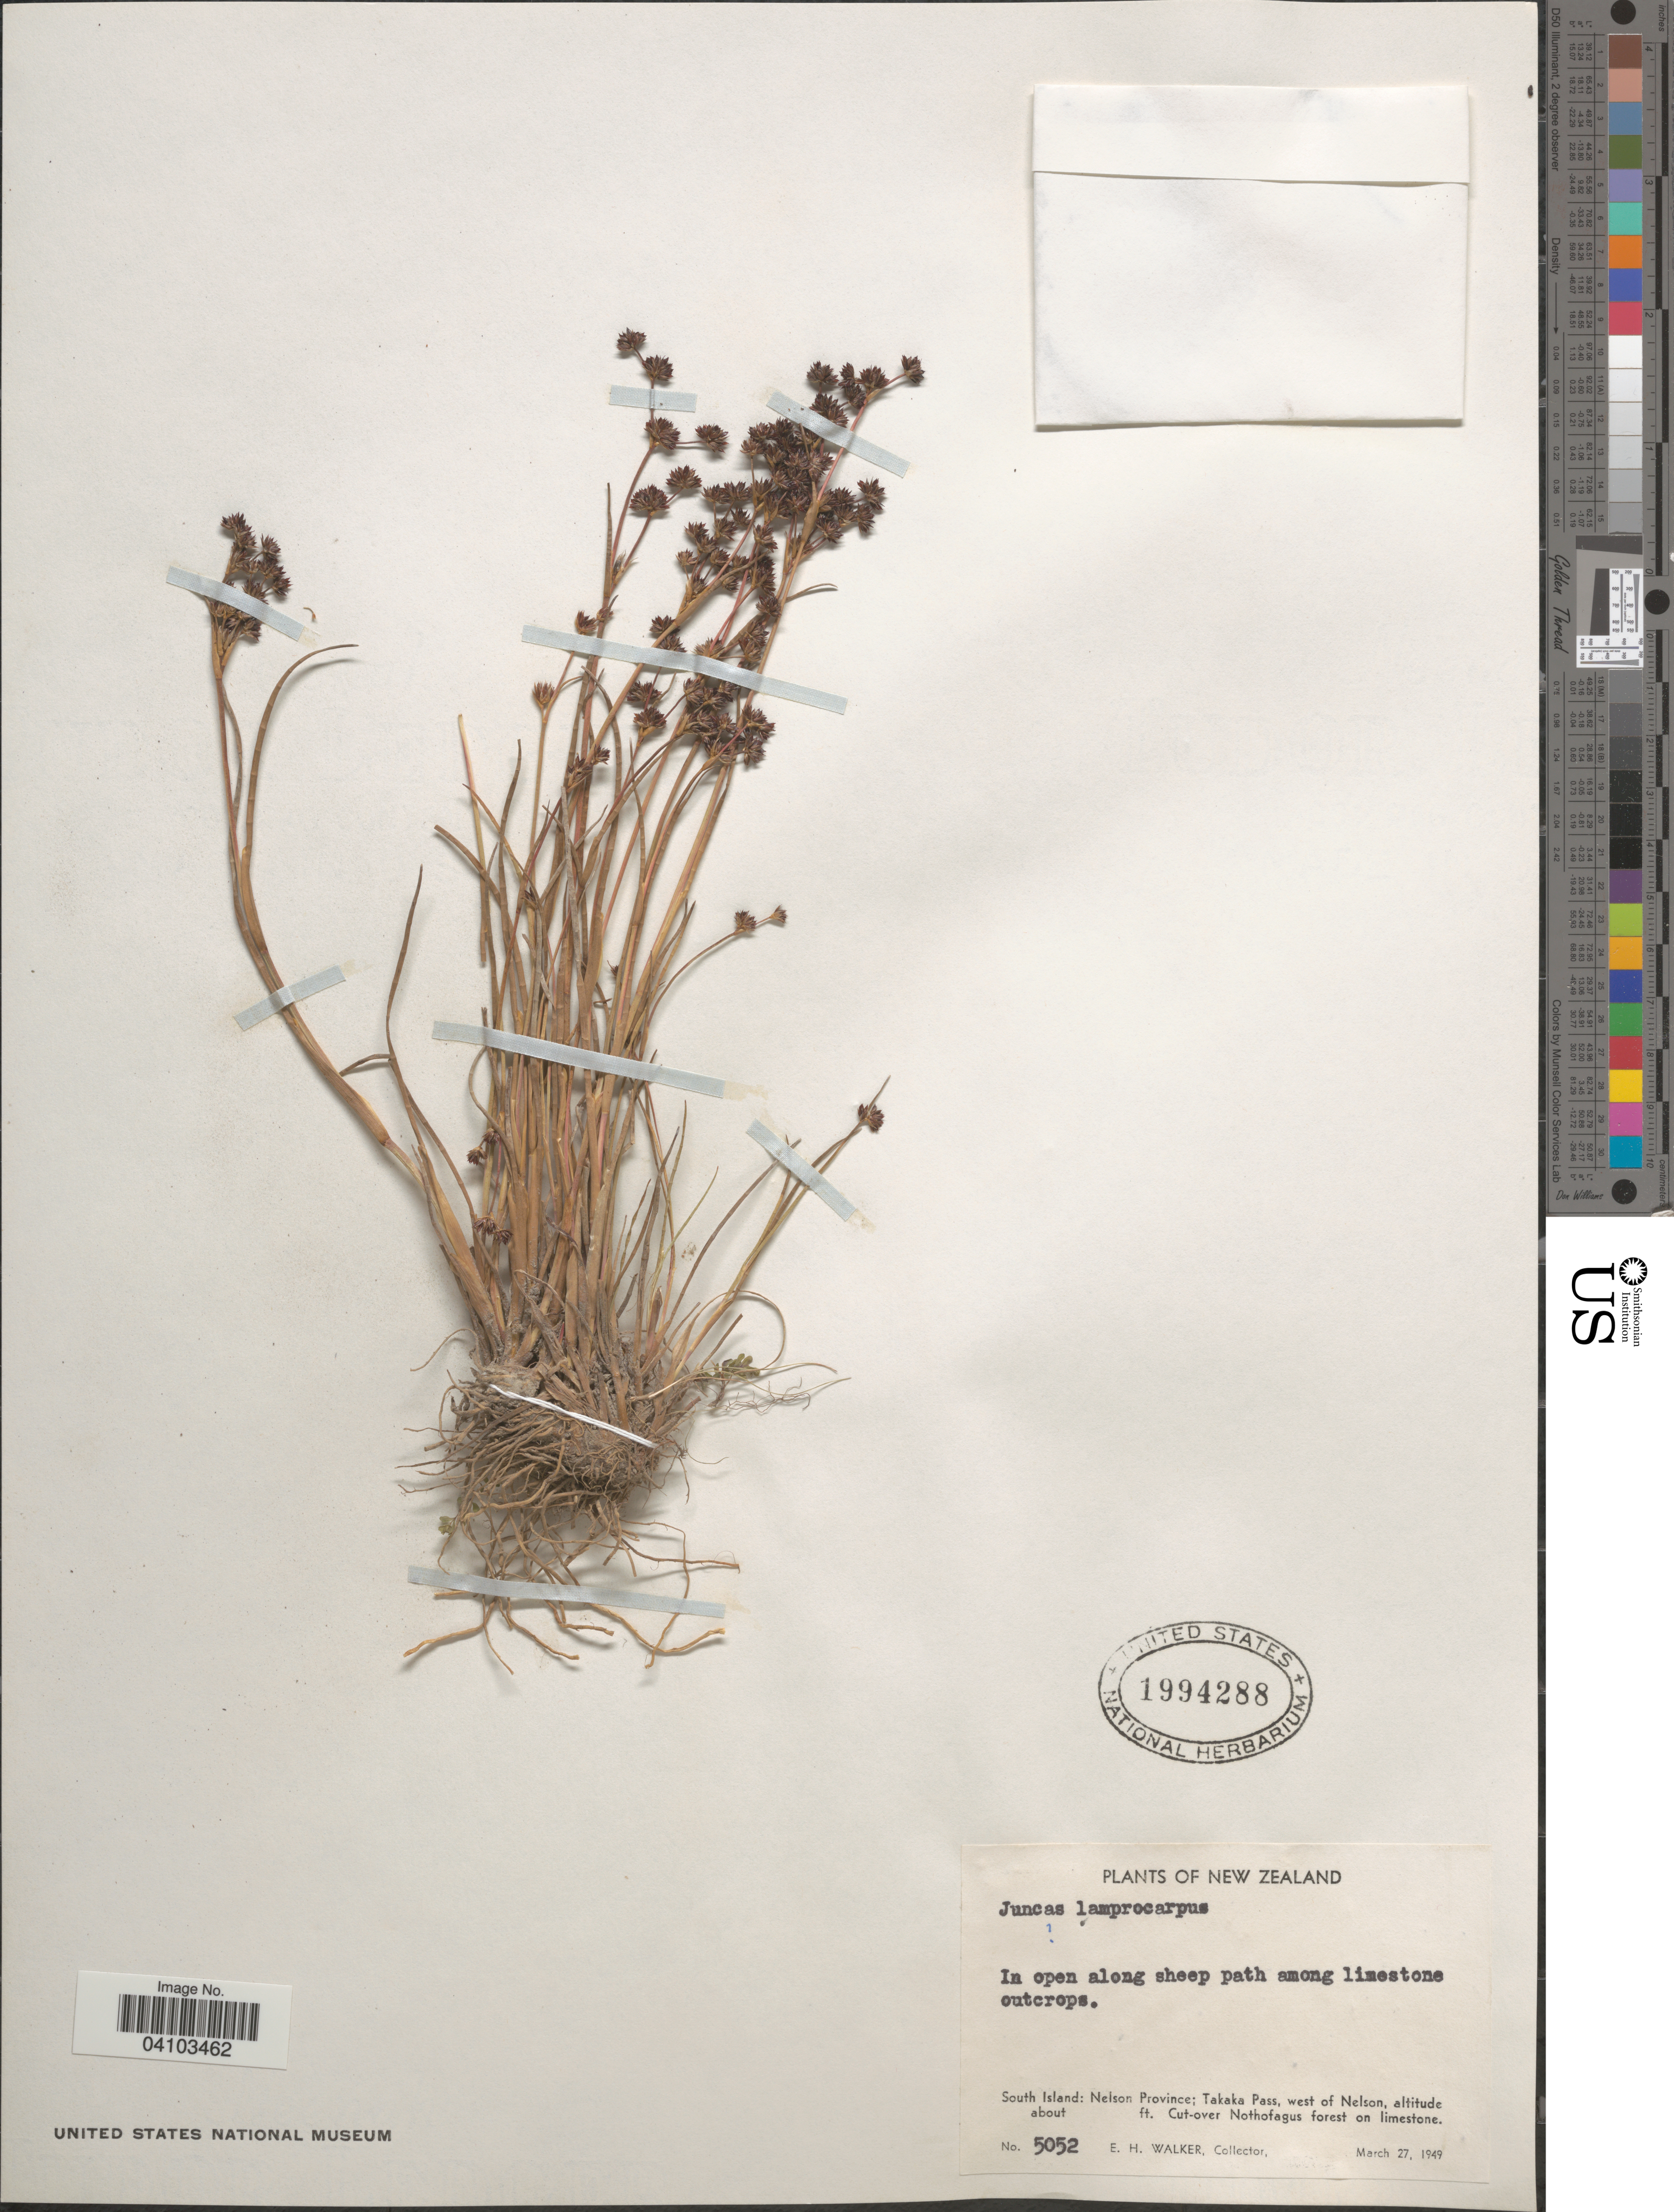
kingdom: Plantae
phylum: Tracheophyta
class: Liliopsida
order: Poales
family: Juncaceae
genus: Juncus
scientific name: Juncus lampocarpus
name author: Ehrh.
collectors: E. H. Walker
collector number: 5052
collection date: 1949-03-27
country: New Zealand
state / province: Nelson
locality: South Island: Takaka Pass, west of Nelson.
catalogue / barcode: US 1994288